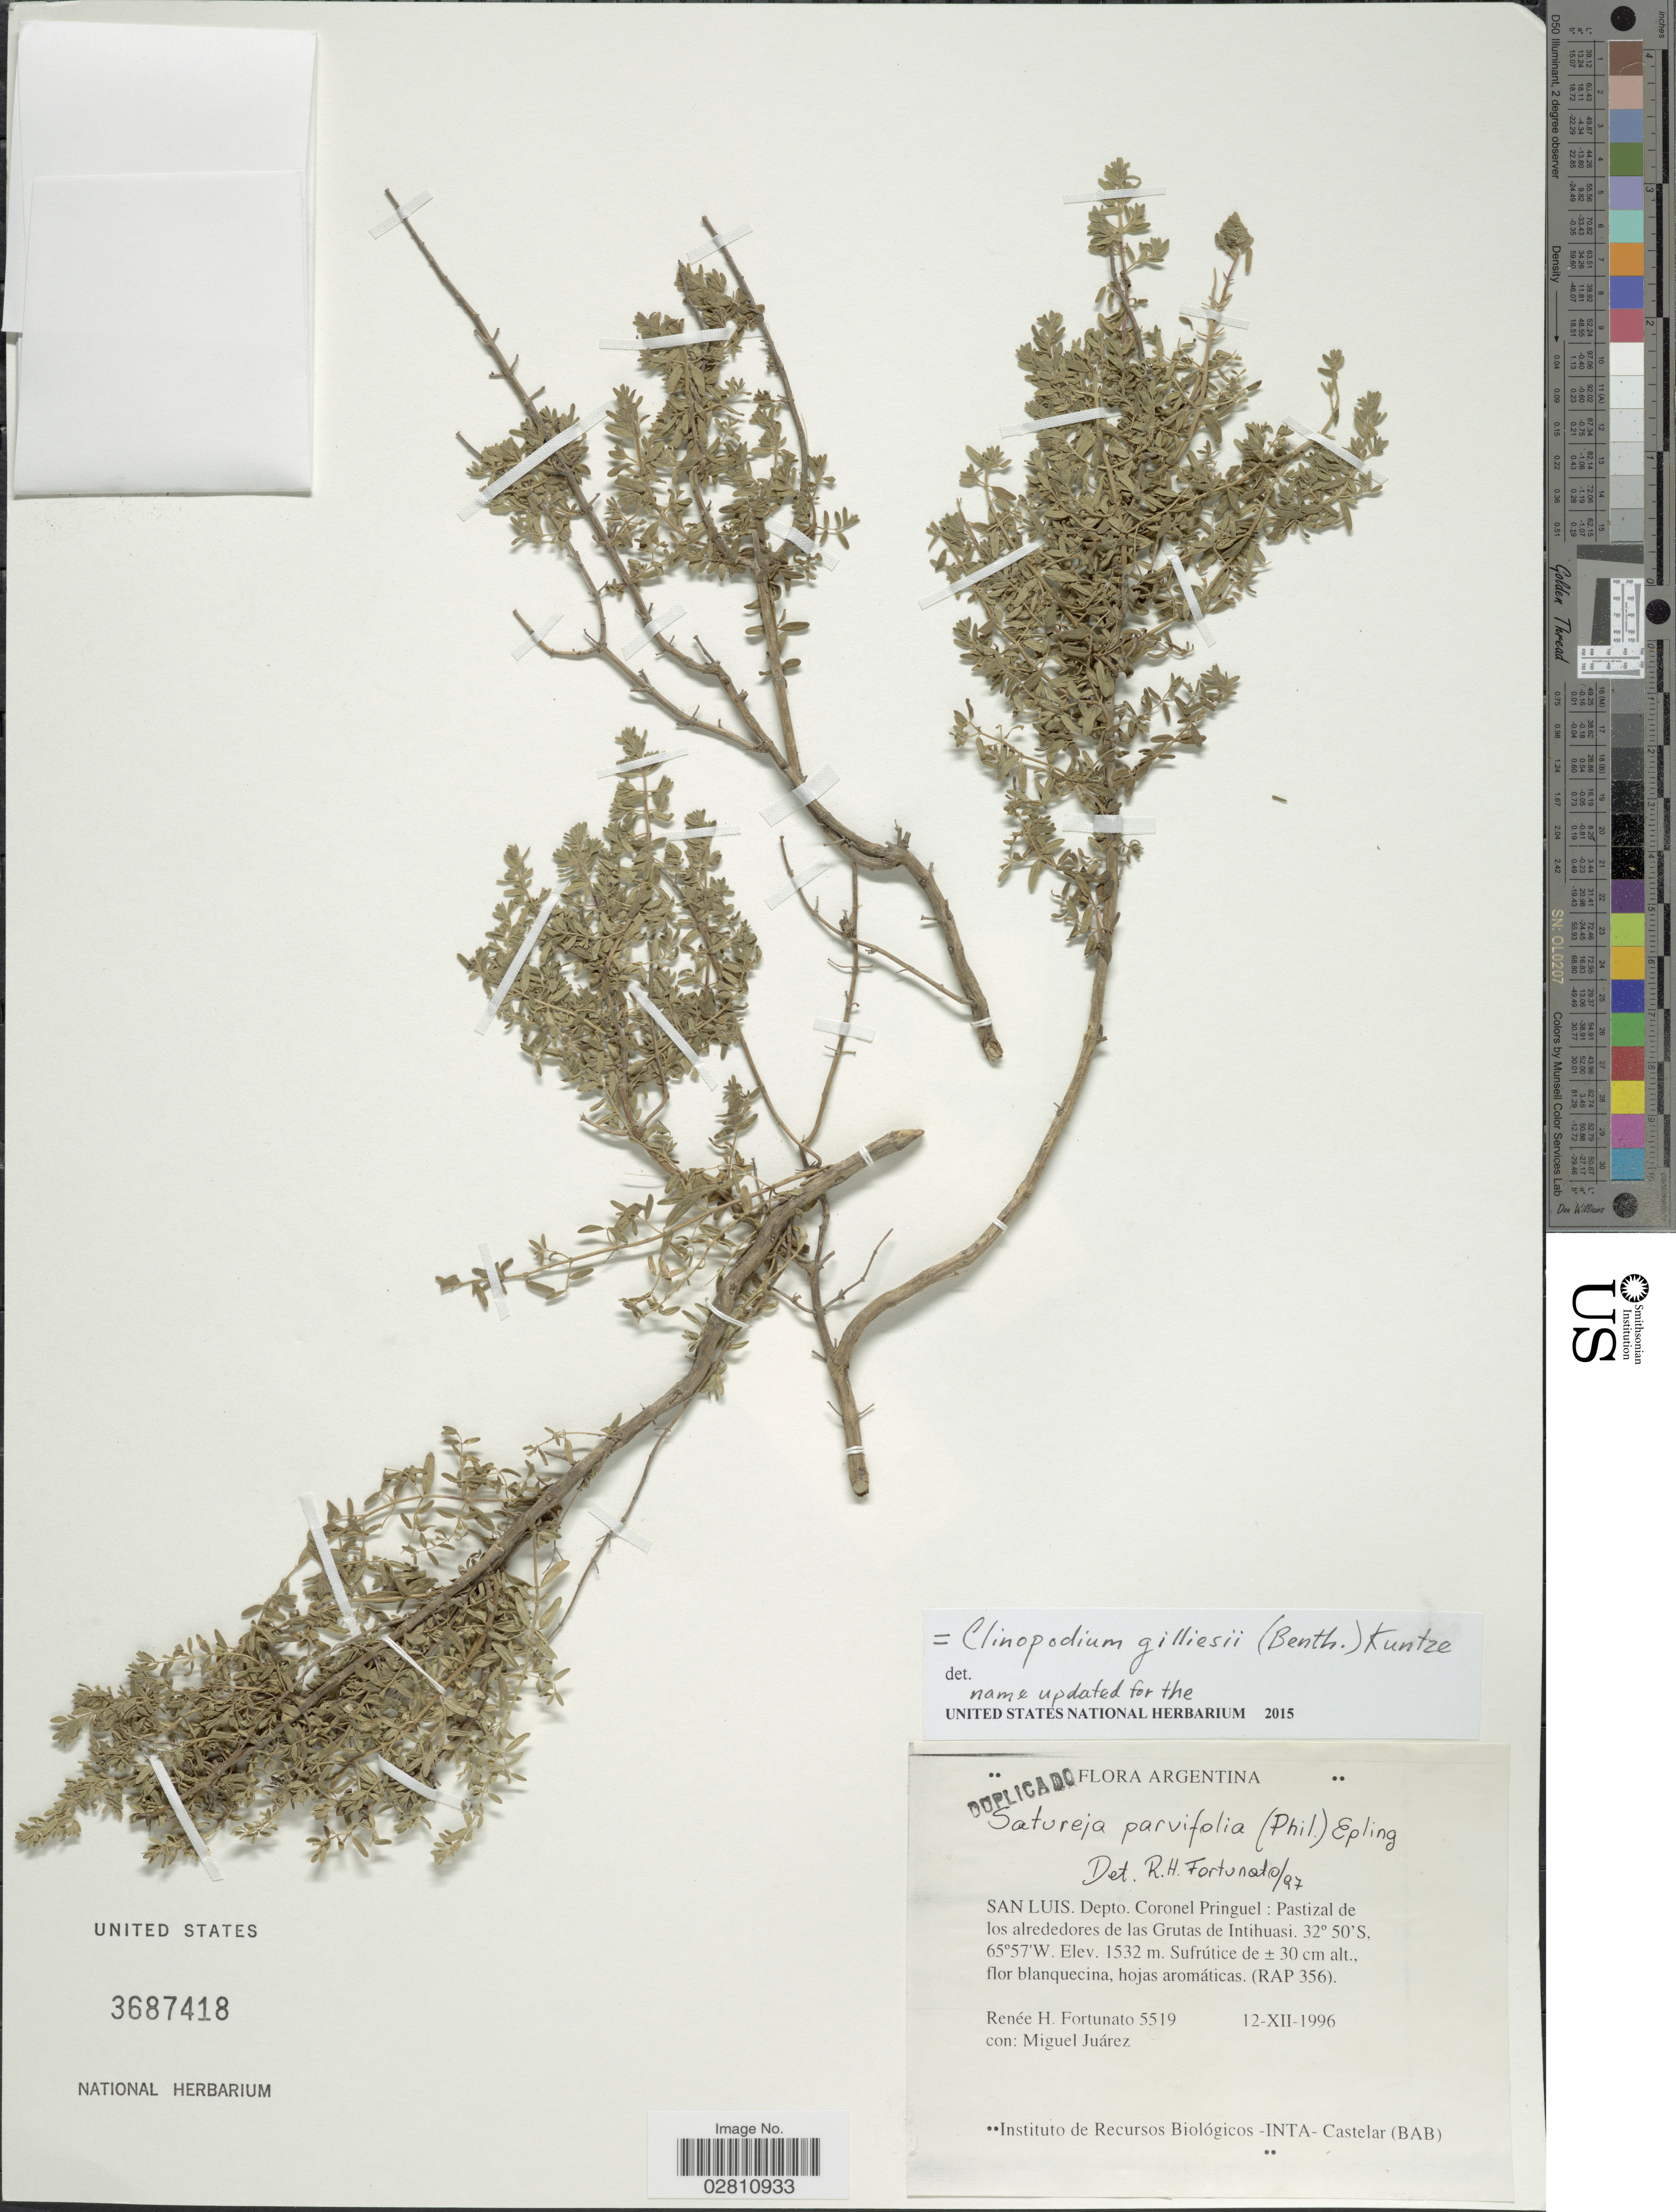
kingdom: Plantae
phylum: Tracheophyta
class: Magnoliopsida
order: Lamiales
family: Lamiaceae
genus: Clinopodium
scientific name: Clinopodium gilliesii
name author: (Benth.) Kuntze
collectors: R. H. Fortunato & M. Juarez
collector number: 5519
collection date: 1996-12-12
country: Argentina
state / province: San Luis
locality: San Luis. Depto. Coronel Pringuel: Pastizal de los alrededores de las Grutas de Intihuasi.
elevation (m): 1532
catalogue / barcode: US 3687418